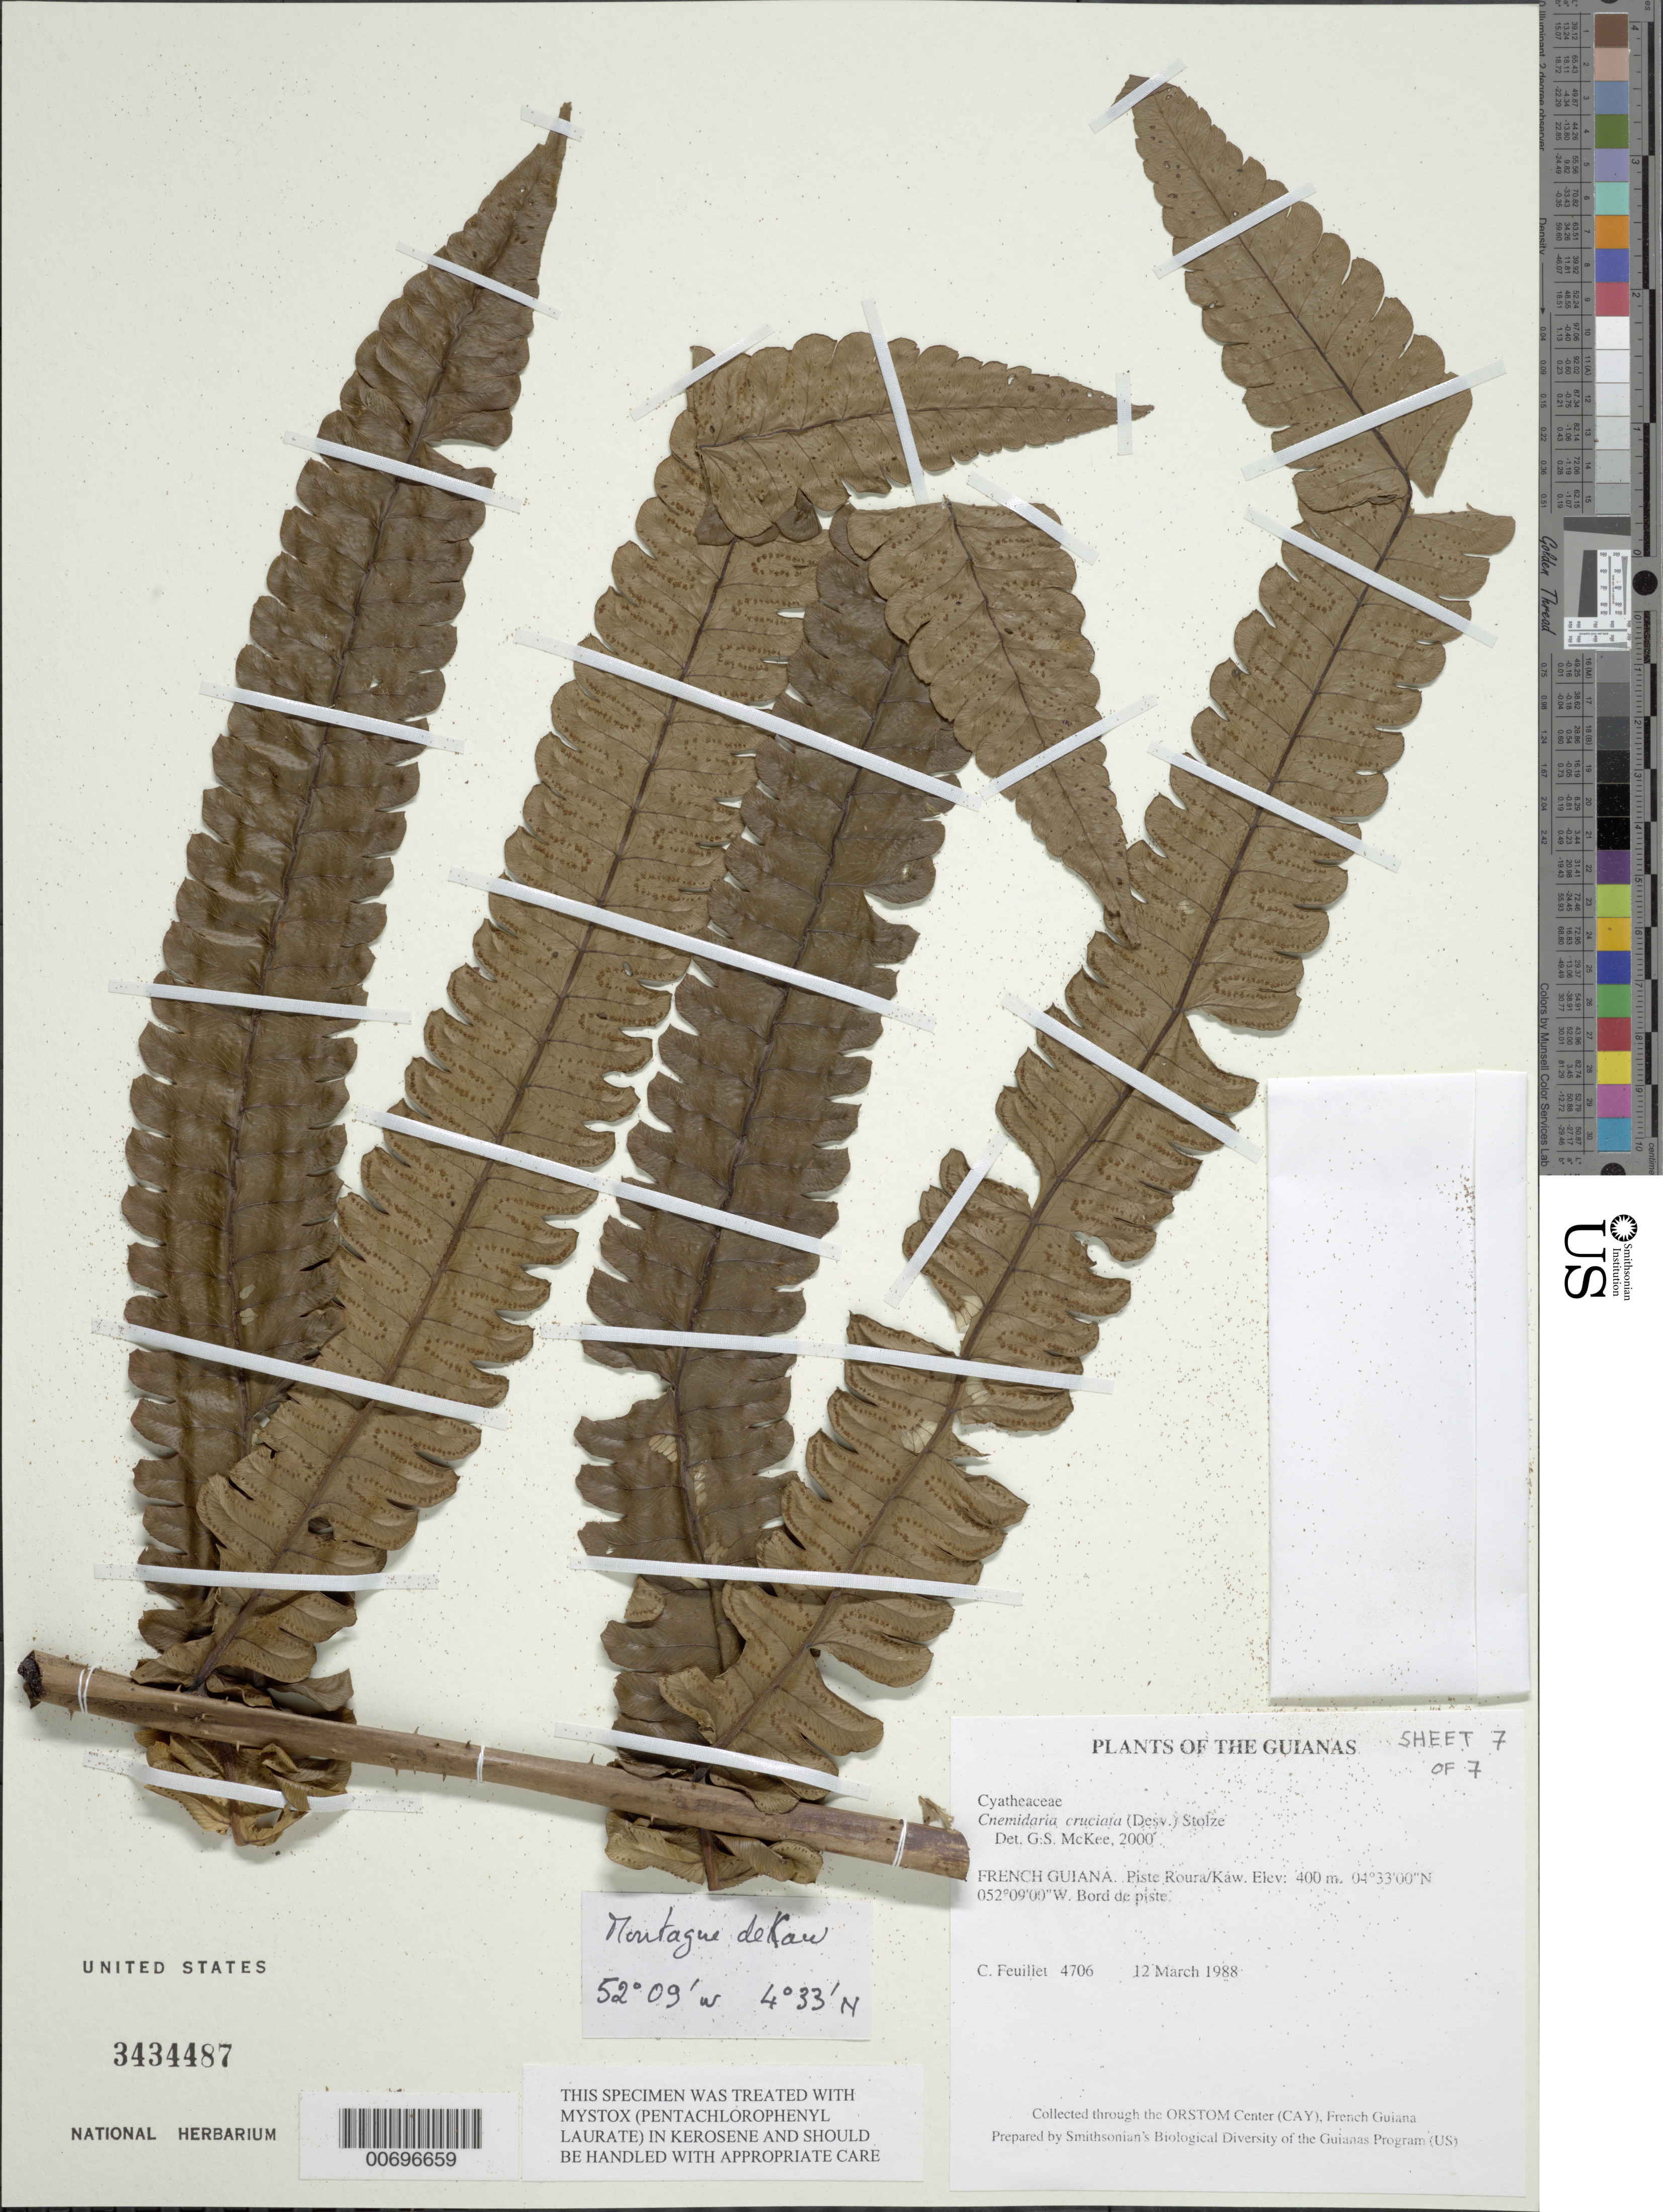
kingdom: Plantae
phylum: Tracheophyta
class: Polypodiopsida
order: Cyatheales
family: Cyatheaceae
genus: Cyathea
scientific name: Cyathea cruciata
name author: (Desv.) Lehnert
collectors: C. Feuillet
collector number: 4706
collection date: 1988-03-12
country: French Guiana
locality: Piste Roura/Kaw.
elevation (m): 400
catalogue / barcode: US 3434487